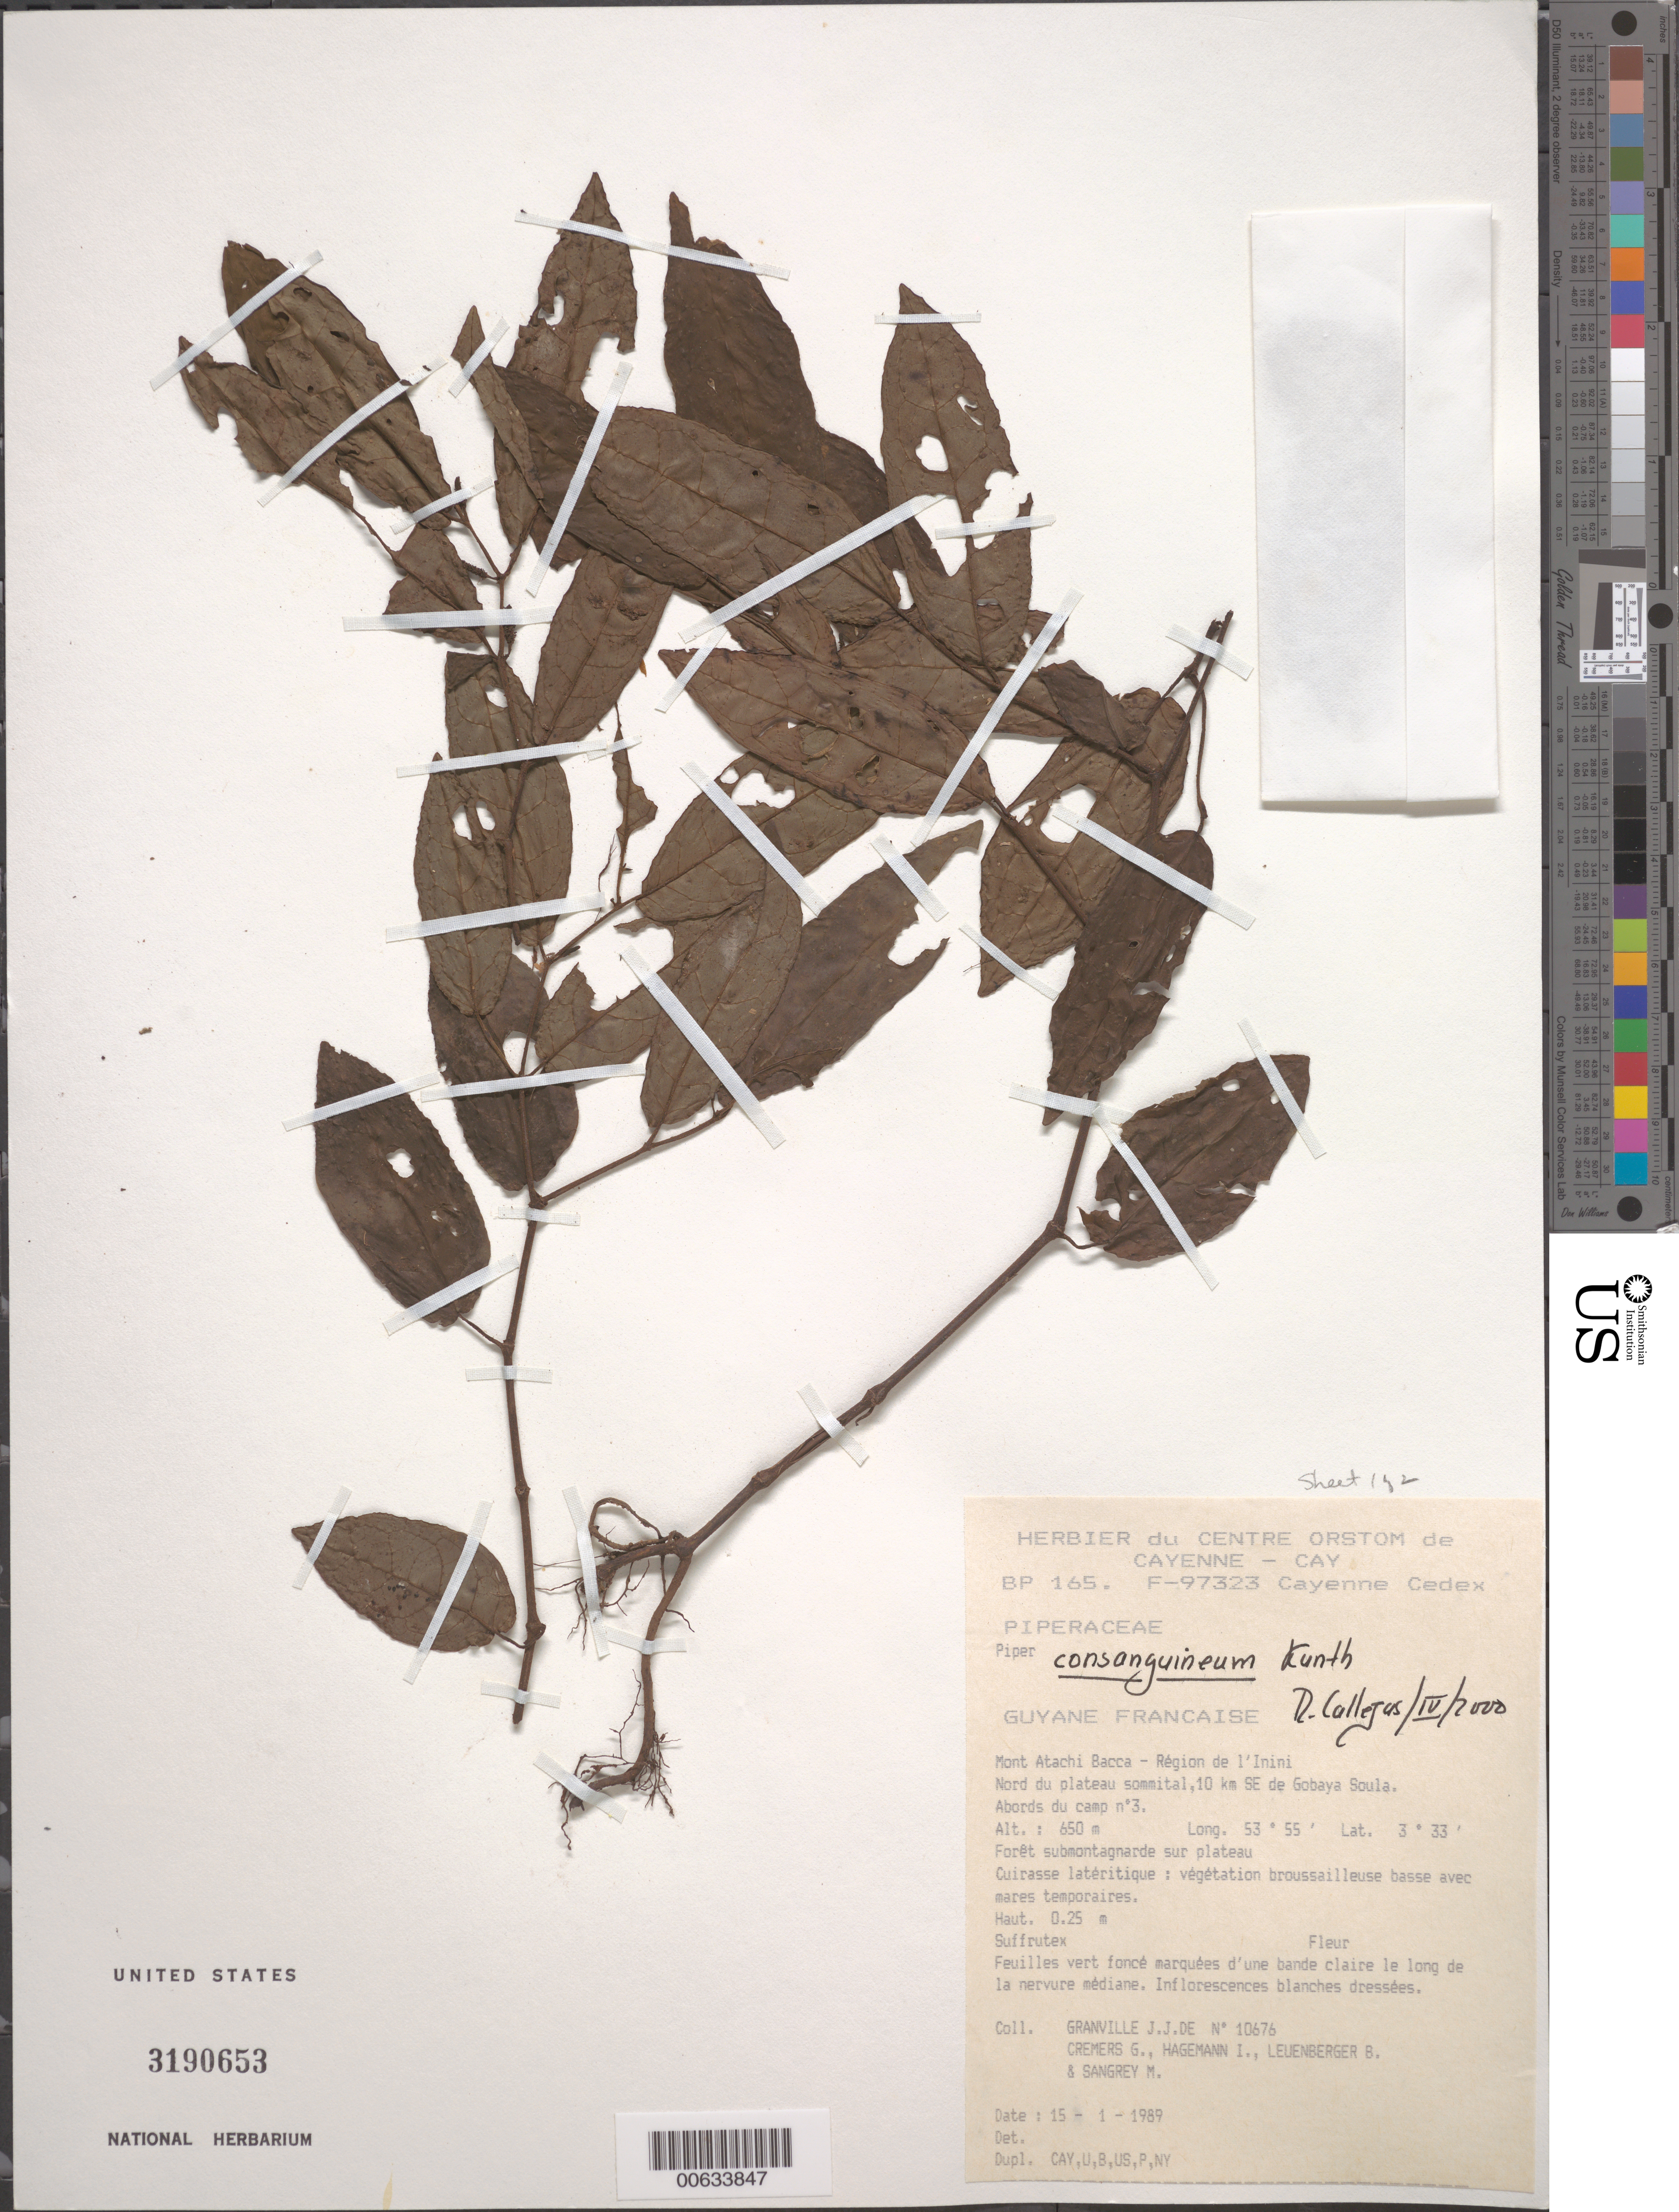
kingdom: Plantae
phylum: Tracheophyta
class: Magnoliopsida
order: Piperales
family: Piperaceae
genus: Piper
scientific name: Piper consanguineum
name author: Kunth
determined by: Callejas, Ricardo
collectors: J.-J. de Granville, G. Cremers, J. Hagemann, B. E. Leuenberger & M. S. Sangrey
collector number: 10676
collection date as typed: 15-Jan-89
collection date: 1989-01-15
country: French Guiana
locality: Mont Atachi Bacca, région de l'Inini. Nord du plateua sommital, 10 km SE de Gobaya Soula; Abords du camp nr.3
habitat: Forêt submontagnarde sur plateau. Cuirasse latéritique: vegetation broussailleuse basse avec mares temporaires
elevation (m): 650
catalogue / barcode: US 3190653